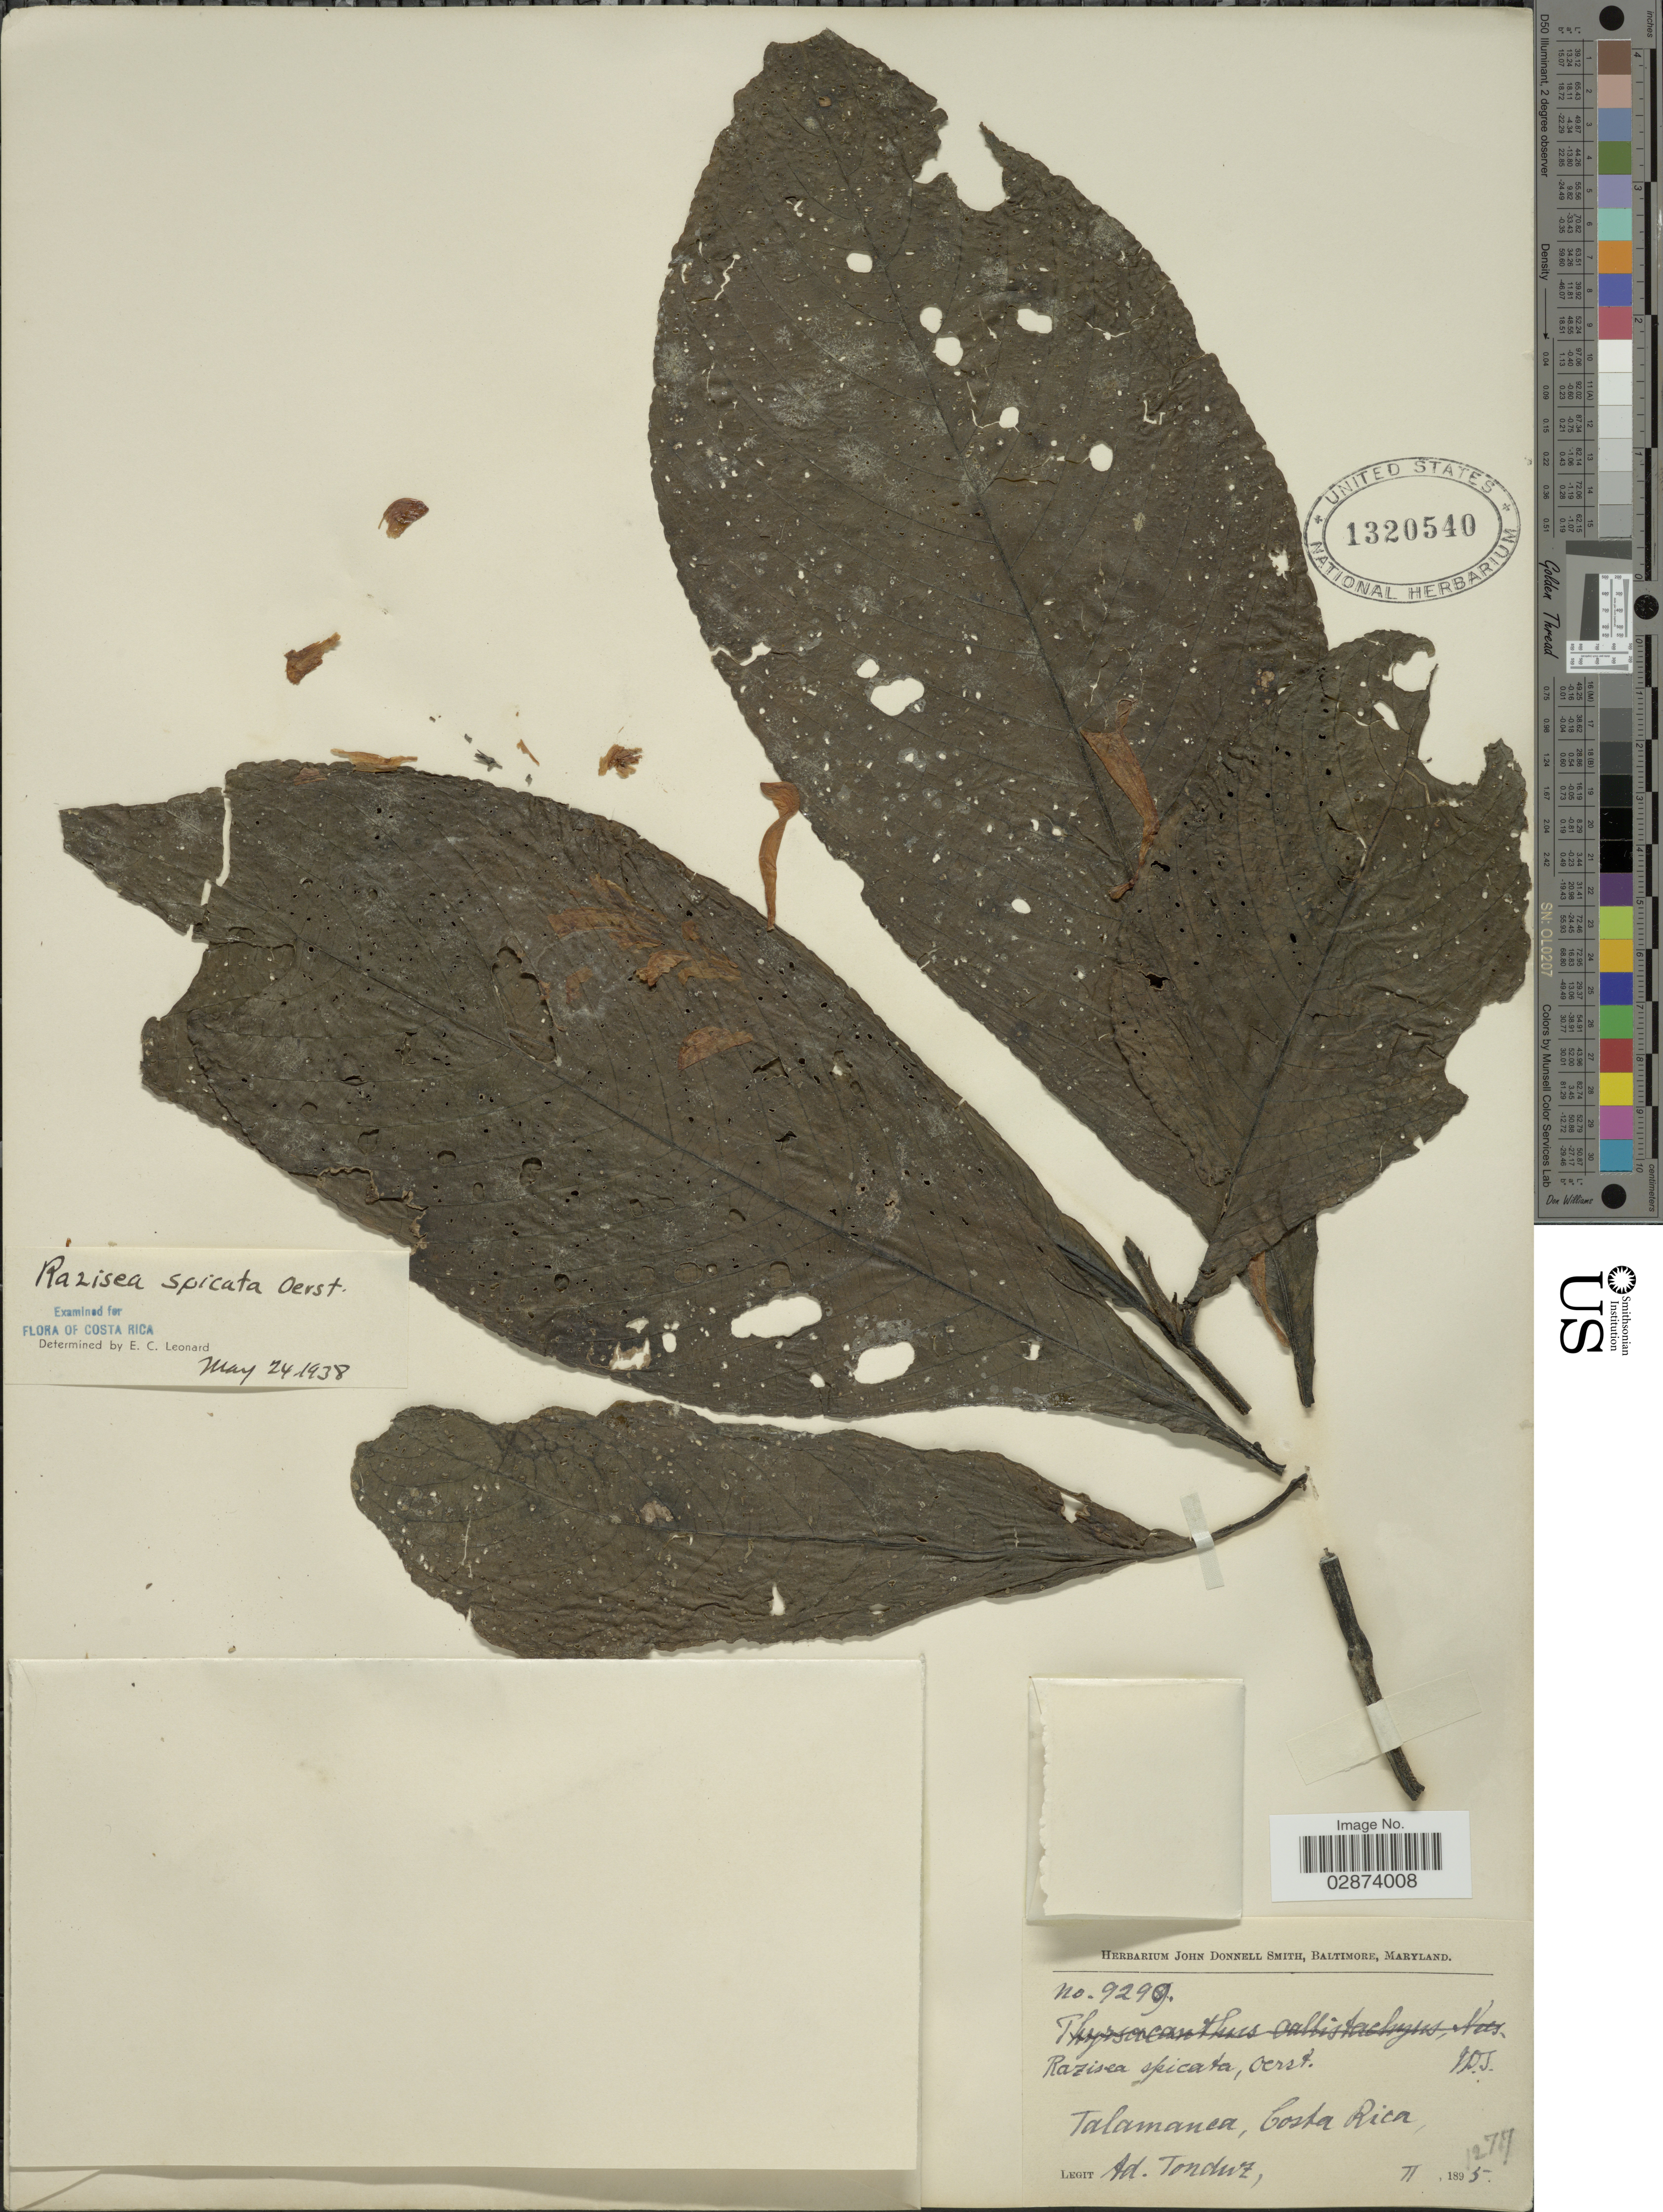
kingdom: Plantae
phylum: Tracheophyta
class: Magnoliopsida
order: Lamiales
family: Acanthaceae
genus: Razisea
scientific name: Razisea spicata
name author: Oerst.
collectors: A. Tonduz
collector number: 9299*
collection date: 1895-02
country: Costa Rica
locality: Talamanca.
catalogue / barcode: US 1320540